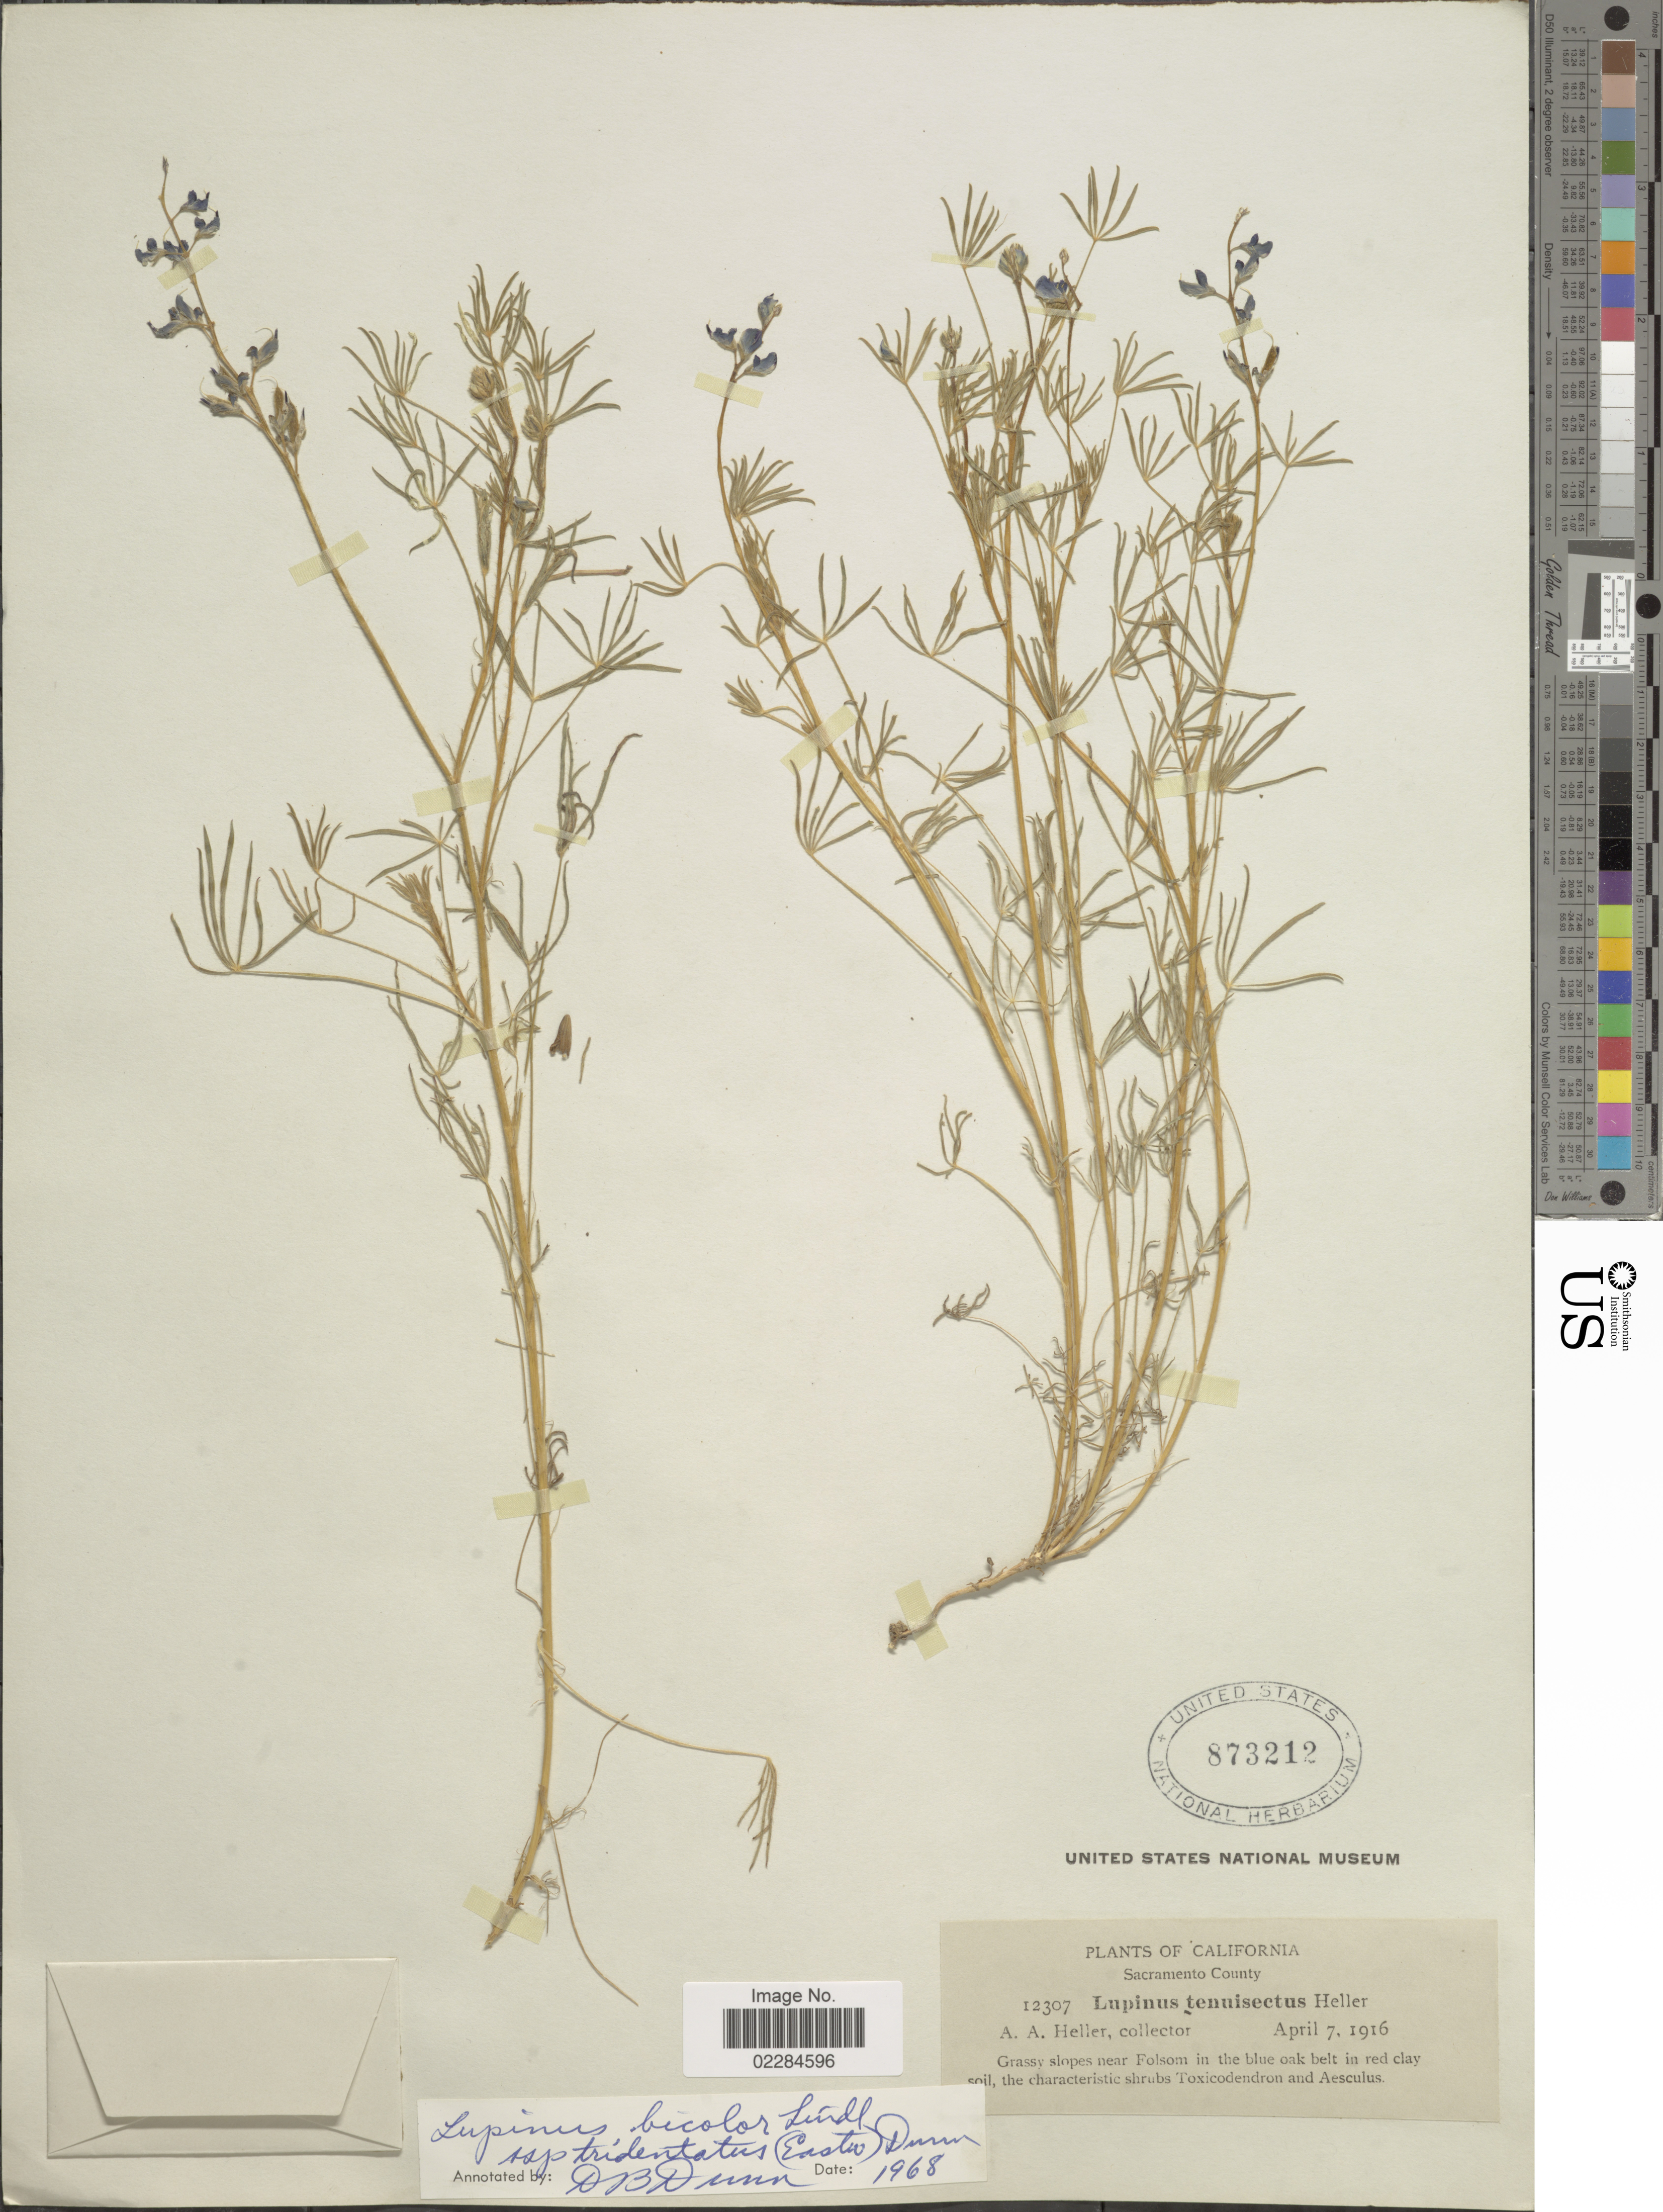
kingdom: Plantae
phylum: Tracheophyta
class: Magnoliopsida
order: Fabales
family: Fabaceae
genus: Lupinus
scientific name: Lupinus bicolor var. tridentatus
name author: Lindl.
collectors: A. A. Heller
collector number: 12307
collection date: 1916-04-07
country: United States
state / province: California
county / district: Sacramento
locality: Sacramento County, grassy slopes near Folsom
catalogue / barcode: US 873212